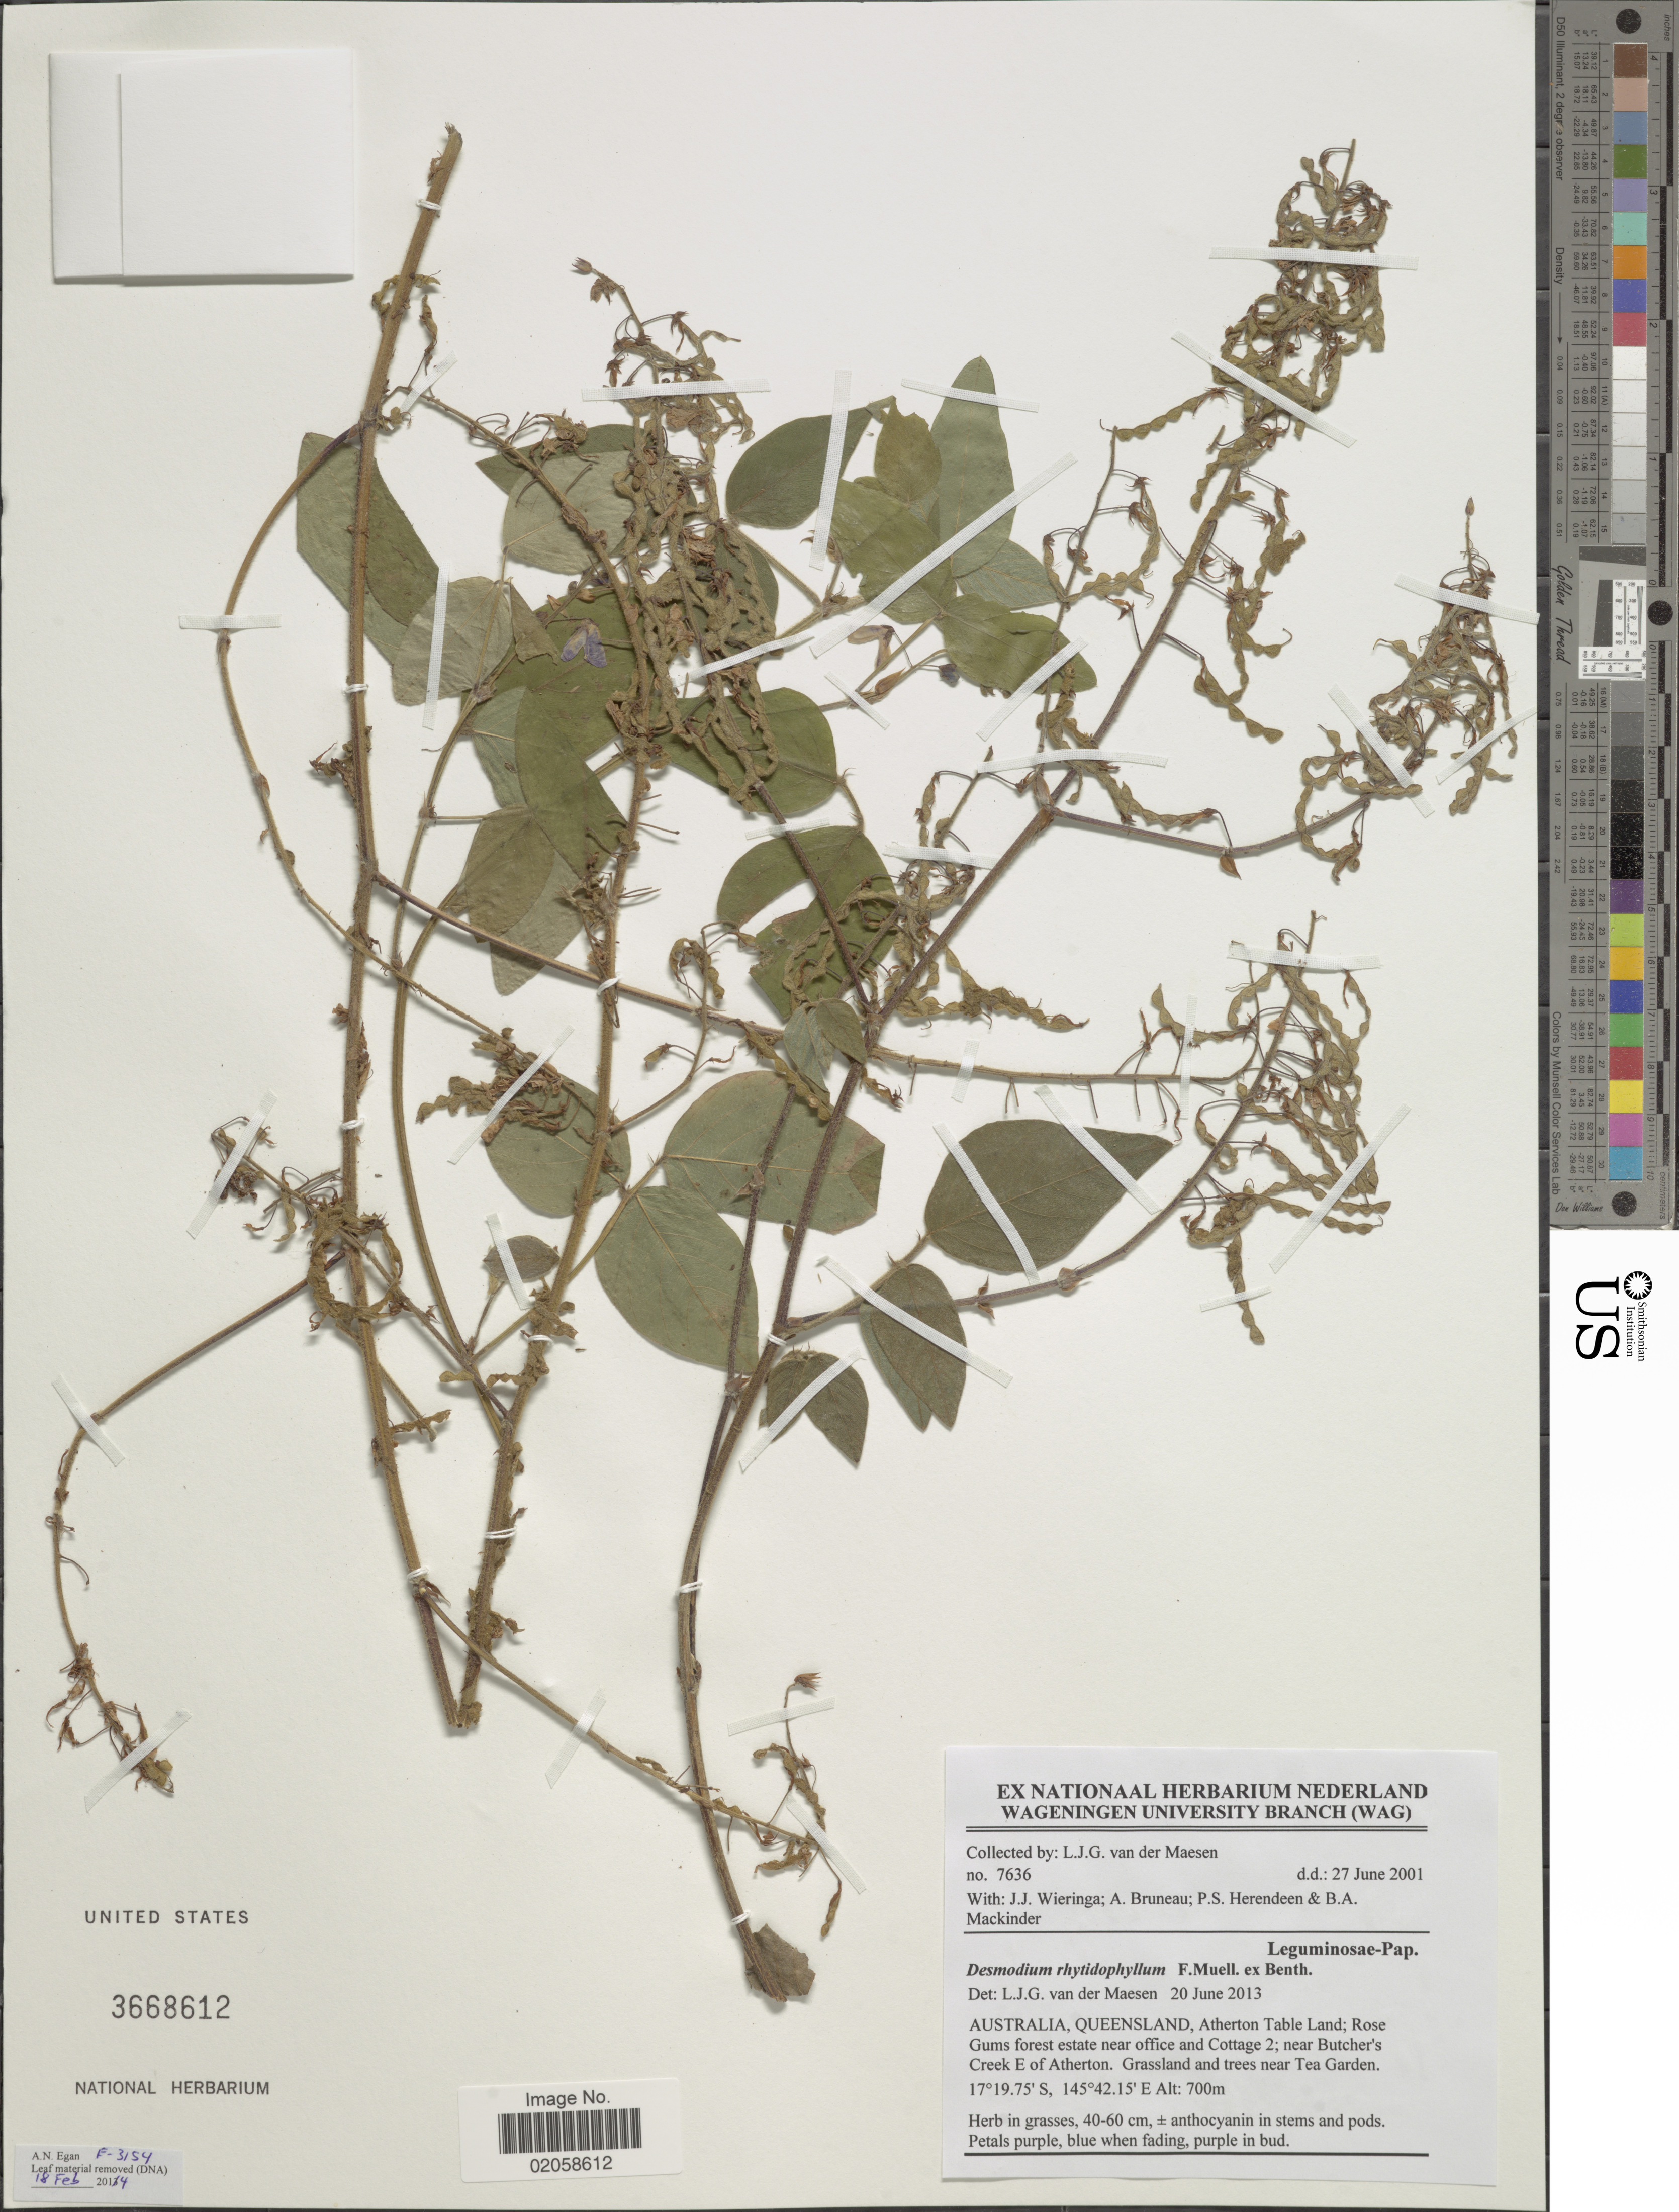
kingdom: Plantae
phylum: Tracheophyta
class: Magnoliopsida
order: Fabales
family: Fabaceae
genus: Maekawaea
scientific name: Maekawaea tenax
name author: (Schindl.) H. Ohashi & K. Ohashi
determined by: Strong, Mark T., (BOT), Smithsonian Institution - National Museum of Natural History (UNITED STATES)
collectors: L. van der Maesen, J. Wieringa, A. Bruneau, P. S. Herendeen & B. Mackinder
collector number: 7636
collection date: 2001-06-27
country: Australia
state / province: Queensland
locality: Atherton Table Land; Rose Gums forest estate near office and Cottage 2; near Butcher's Creek E of Atherton. Grassland and trees near Tea Garden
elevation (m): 700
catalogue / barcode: US 3668612